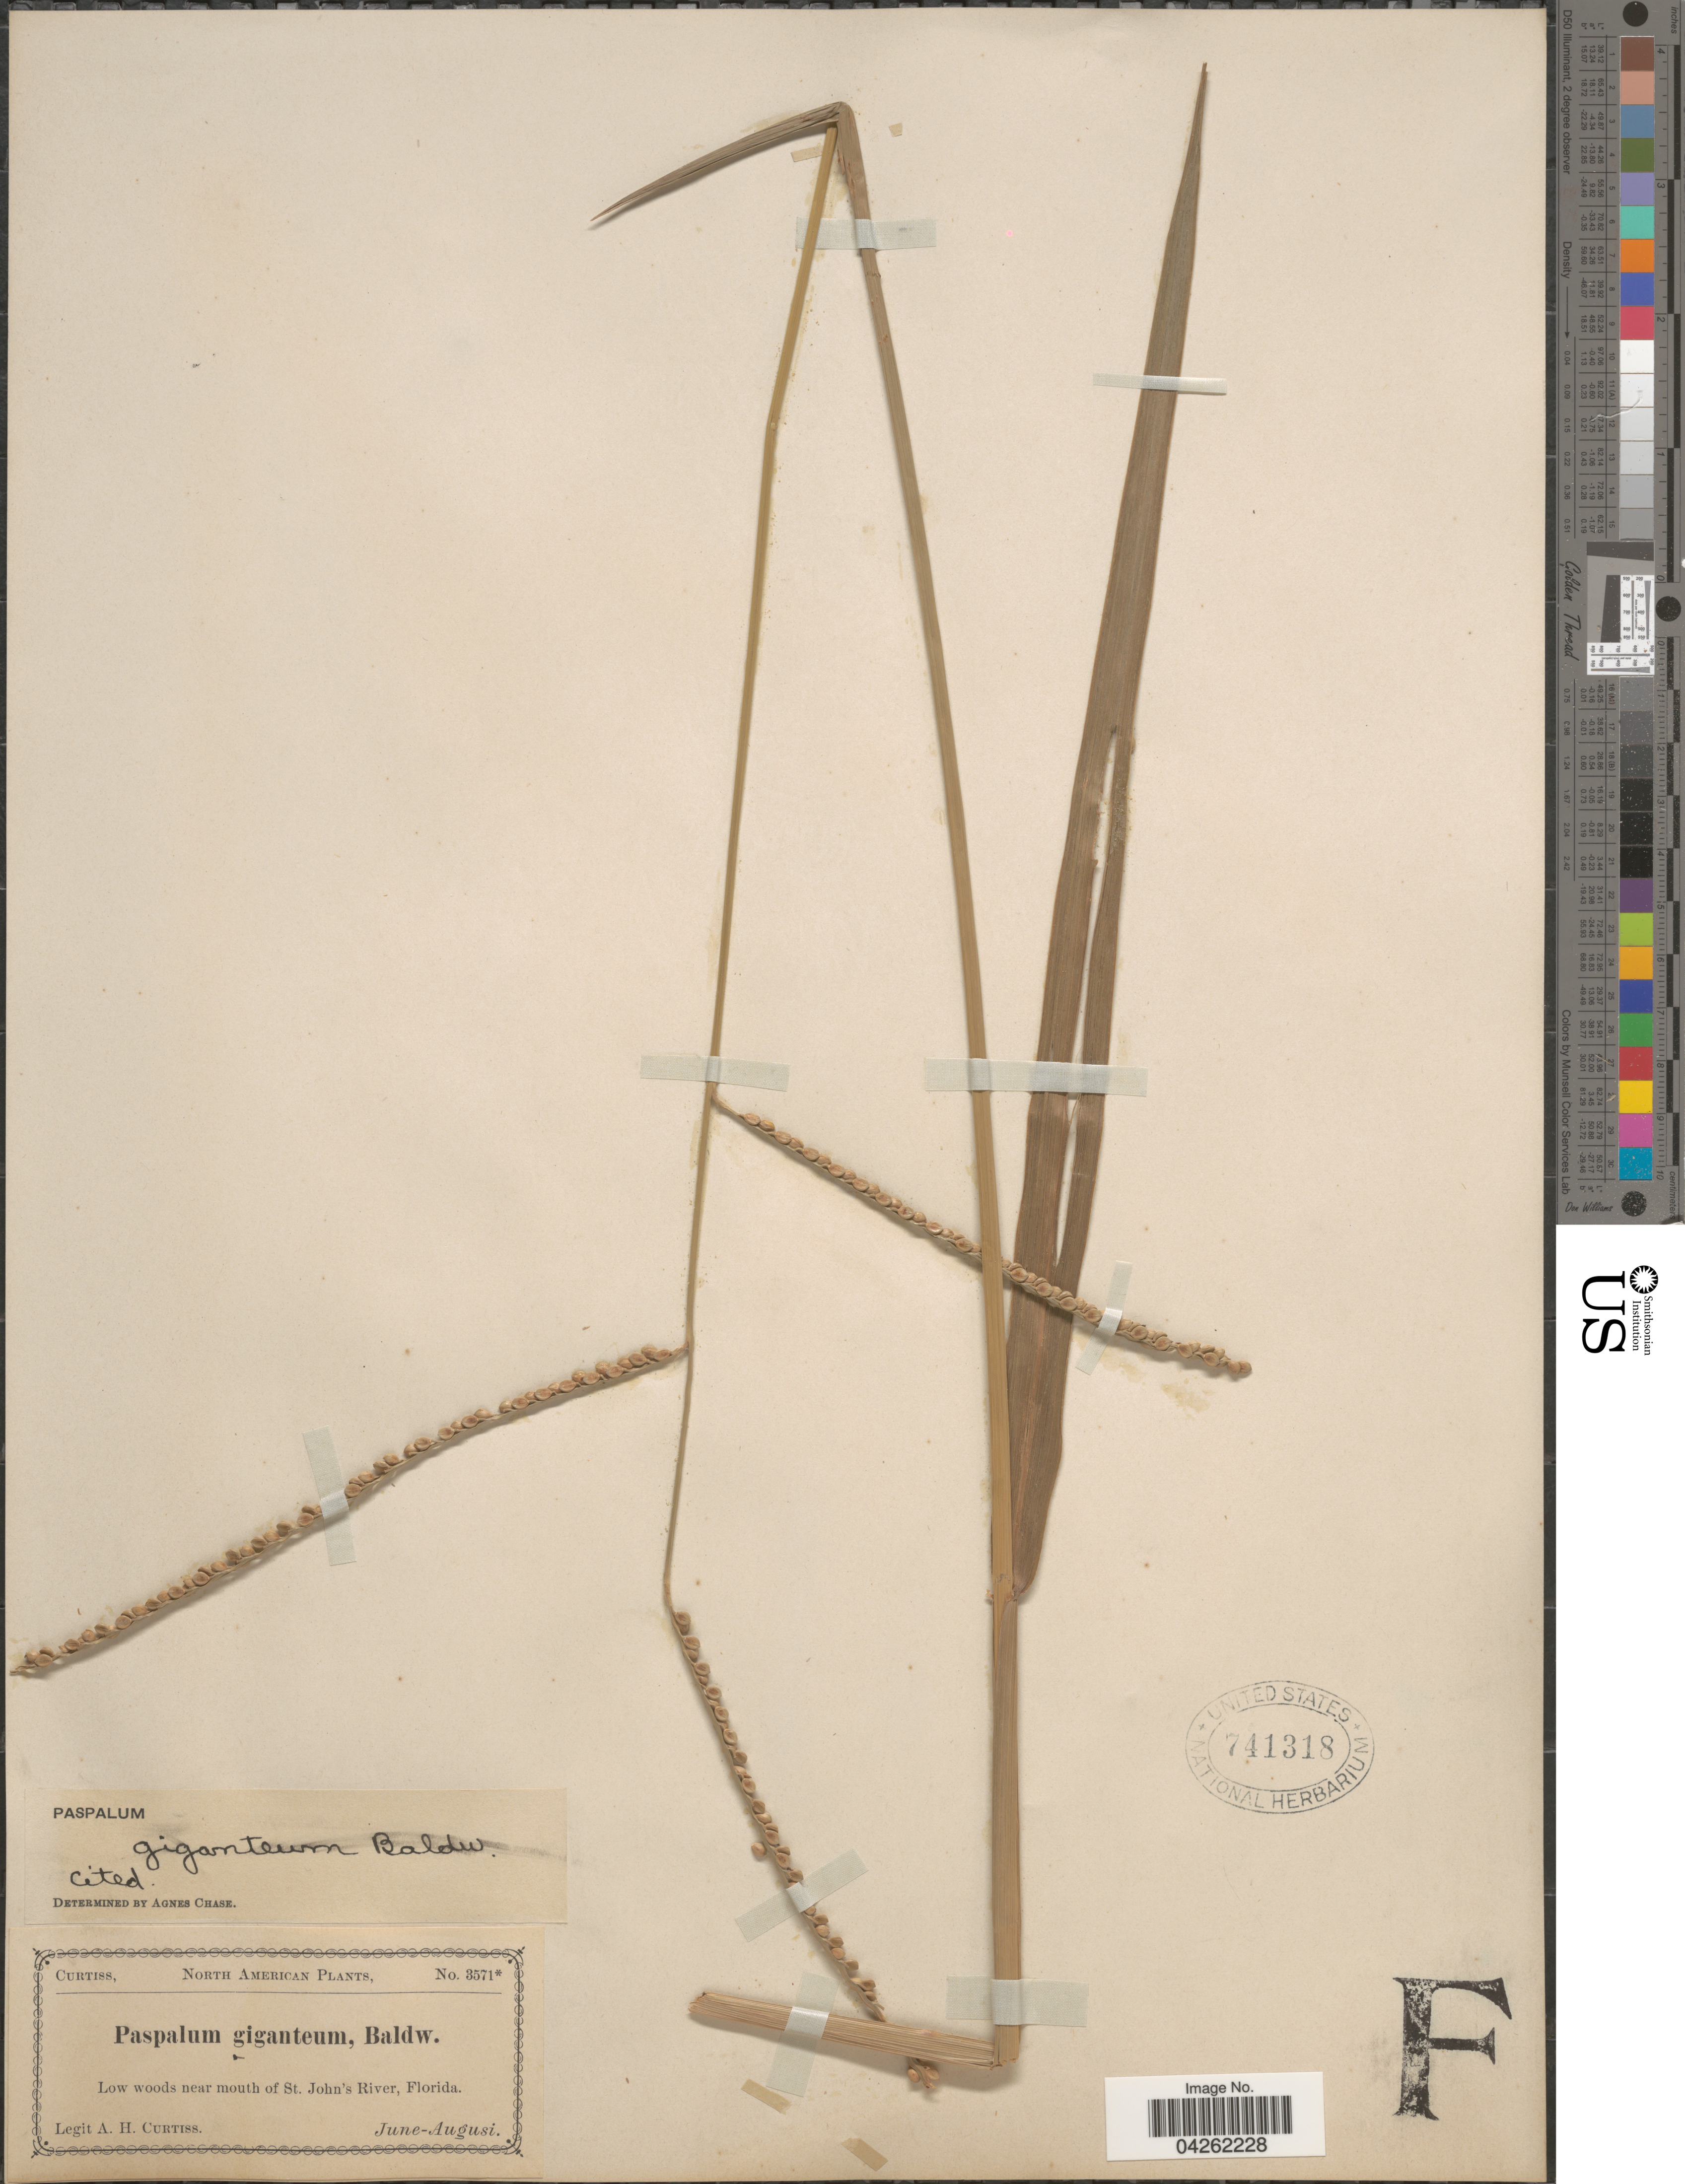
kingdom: Plantae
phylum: Tracheophyta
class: Liliopsida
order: Poales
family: Poaceae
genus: Paspalum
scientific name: Paspalum giganteum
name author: Baldwin ex Vasey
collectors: A. H. Curtiss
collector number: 3571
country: United States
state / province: Florida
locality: Low woods near mouth of St. John's River.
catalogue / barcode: US 741318